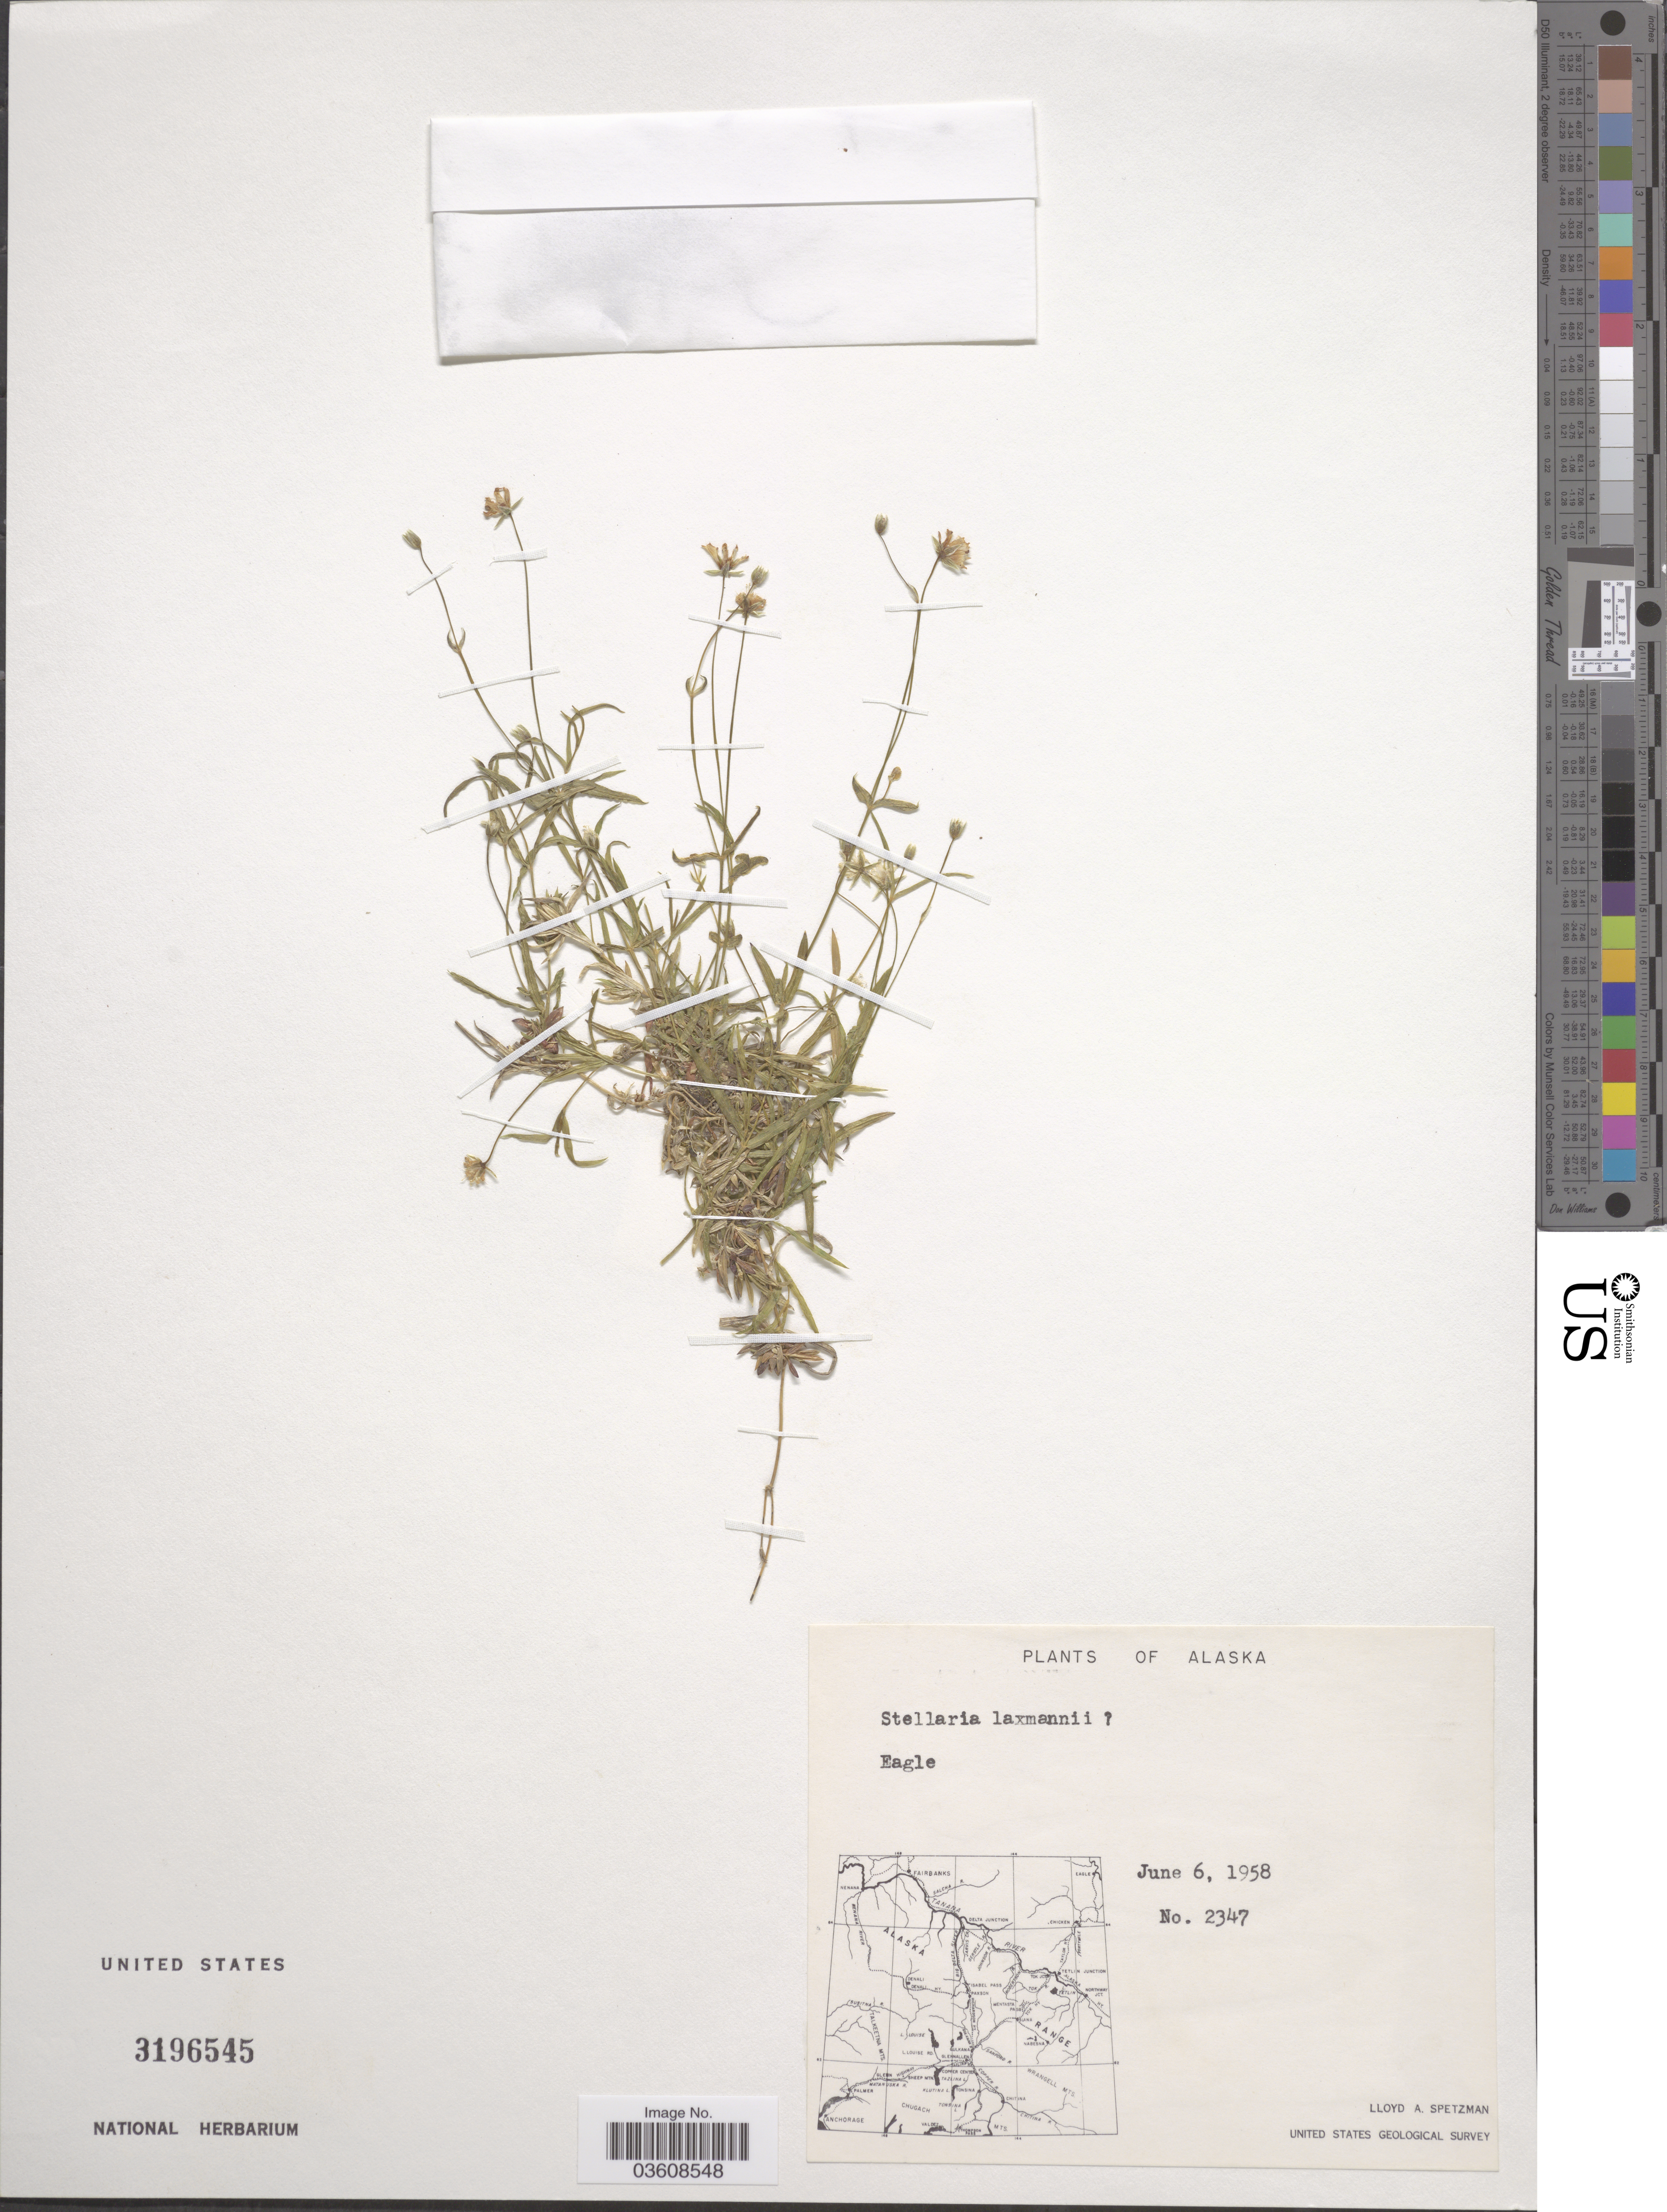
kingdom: Plantae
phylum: Tracheophyta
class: Magnoliopsida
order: Caryophyllales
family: Caryophyllaceae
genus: Stellaria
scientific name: Stellaria laxmannii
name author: Fisch. ex Ser.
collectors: L. Spetzman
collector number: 2347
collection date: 1958-06-06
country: United States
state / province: Alaska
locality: Eagle.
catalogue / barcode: US 3196545